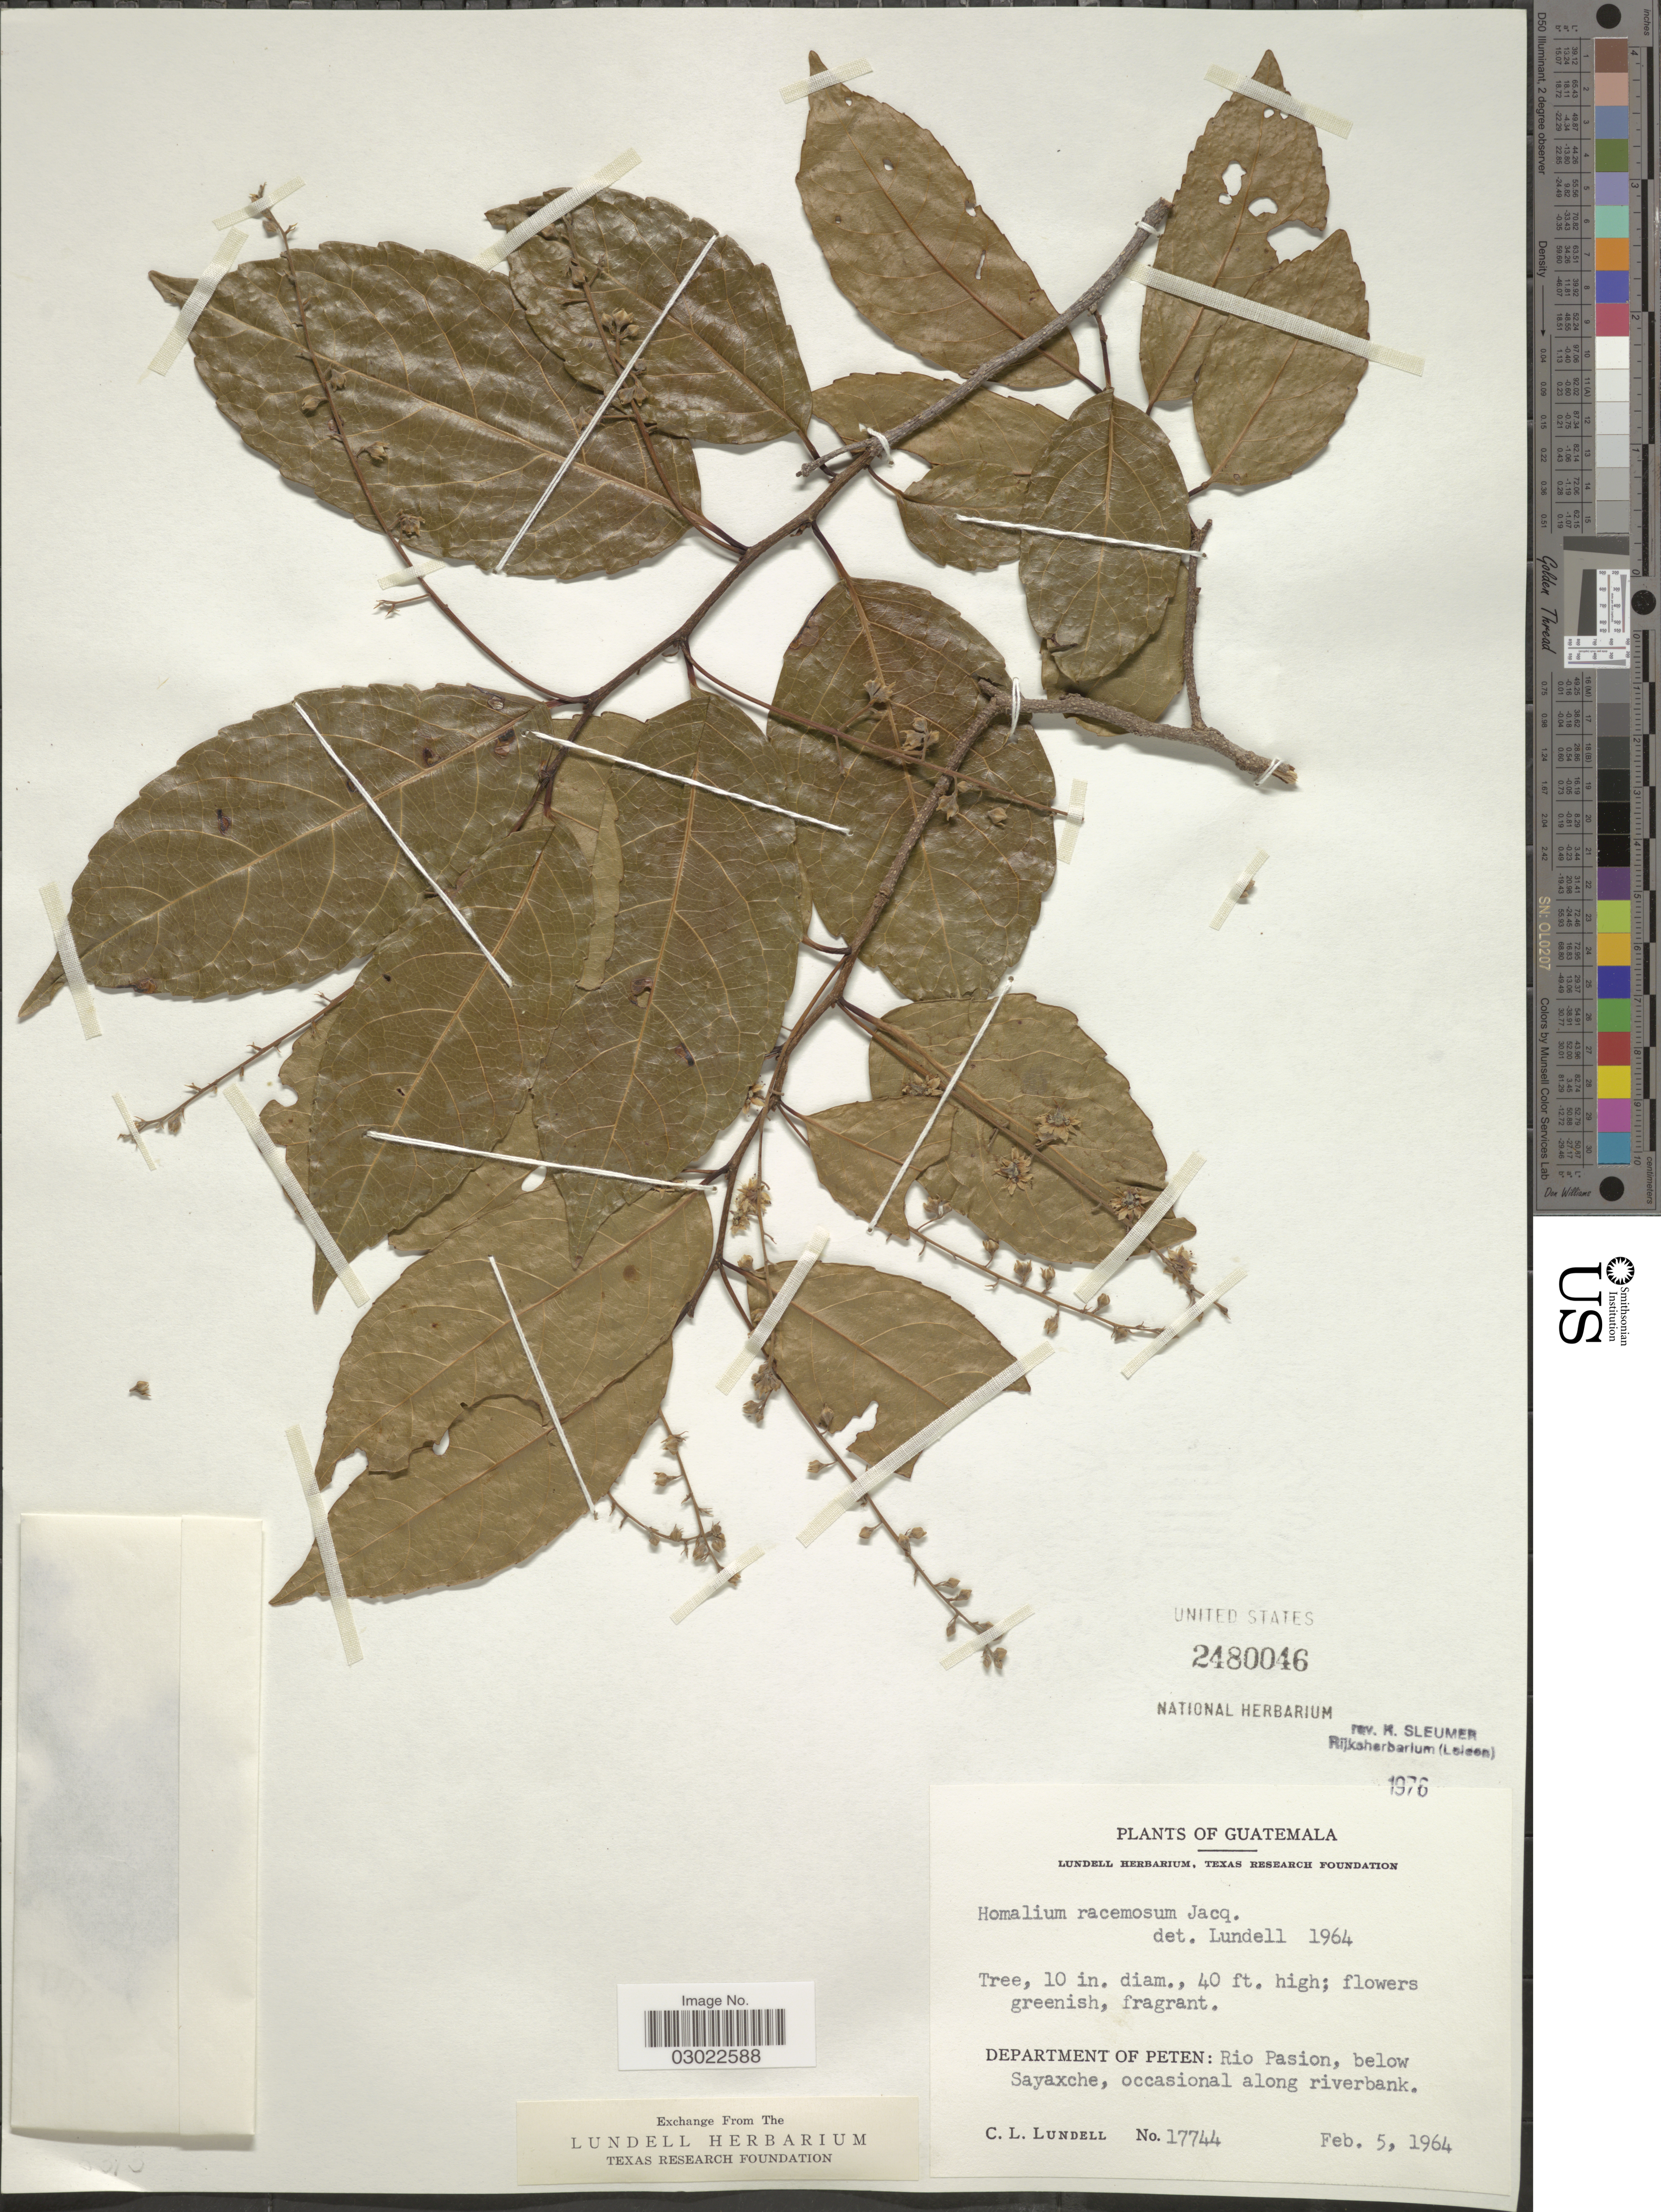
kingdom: Plantae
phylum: Tracheophyta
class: Magnoliopsida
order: Malpighiales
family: Salicaceae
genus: Homalium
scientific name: Homalium racemosum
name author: Jacq.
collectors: C. L. Lundell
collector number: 17744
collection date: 1964-02-05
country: Guatemala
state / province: El Petén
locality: Department of Peten: Rio Pasion, below Sayaxche, occasional along riverbank.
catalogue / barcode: US 2480046